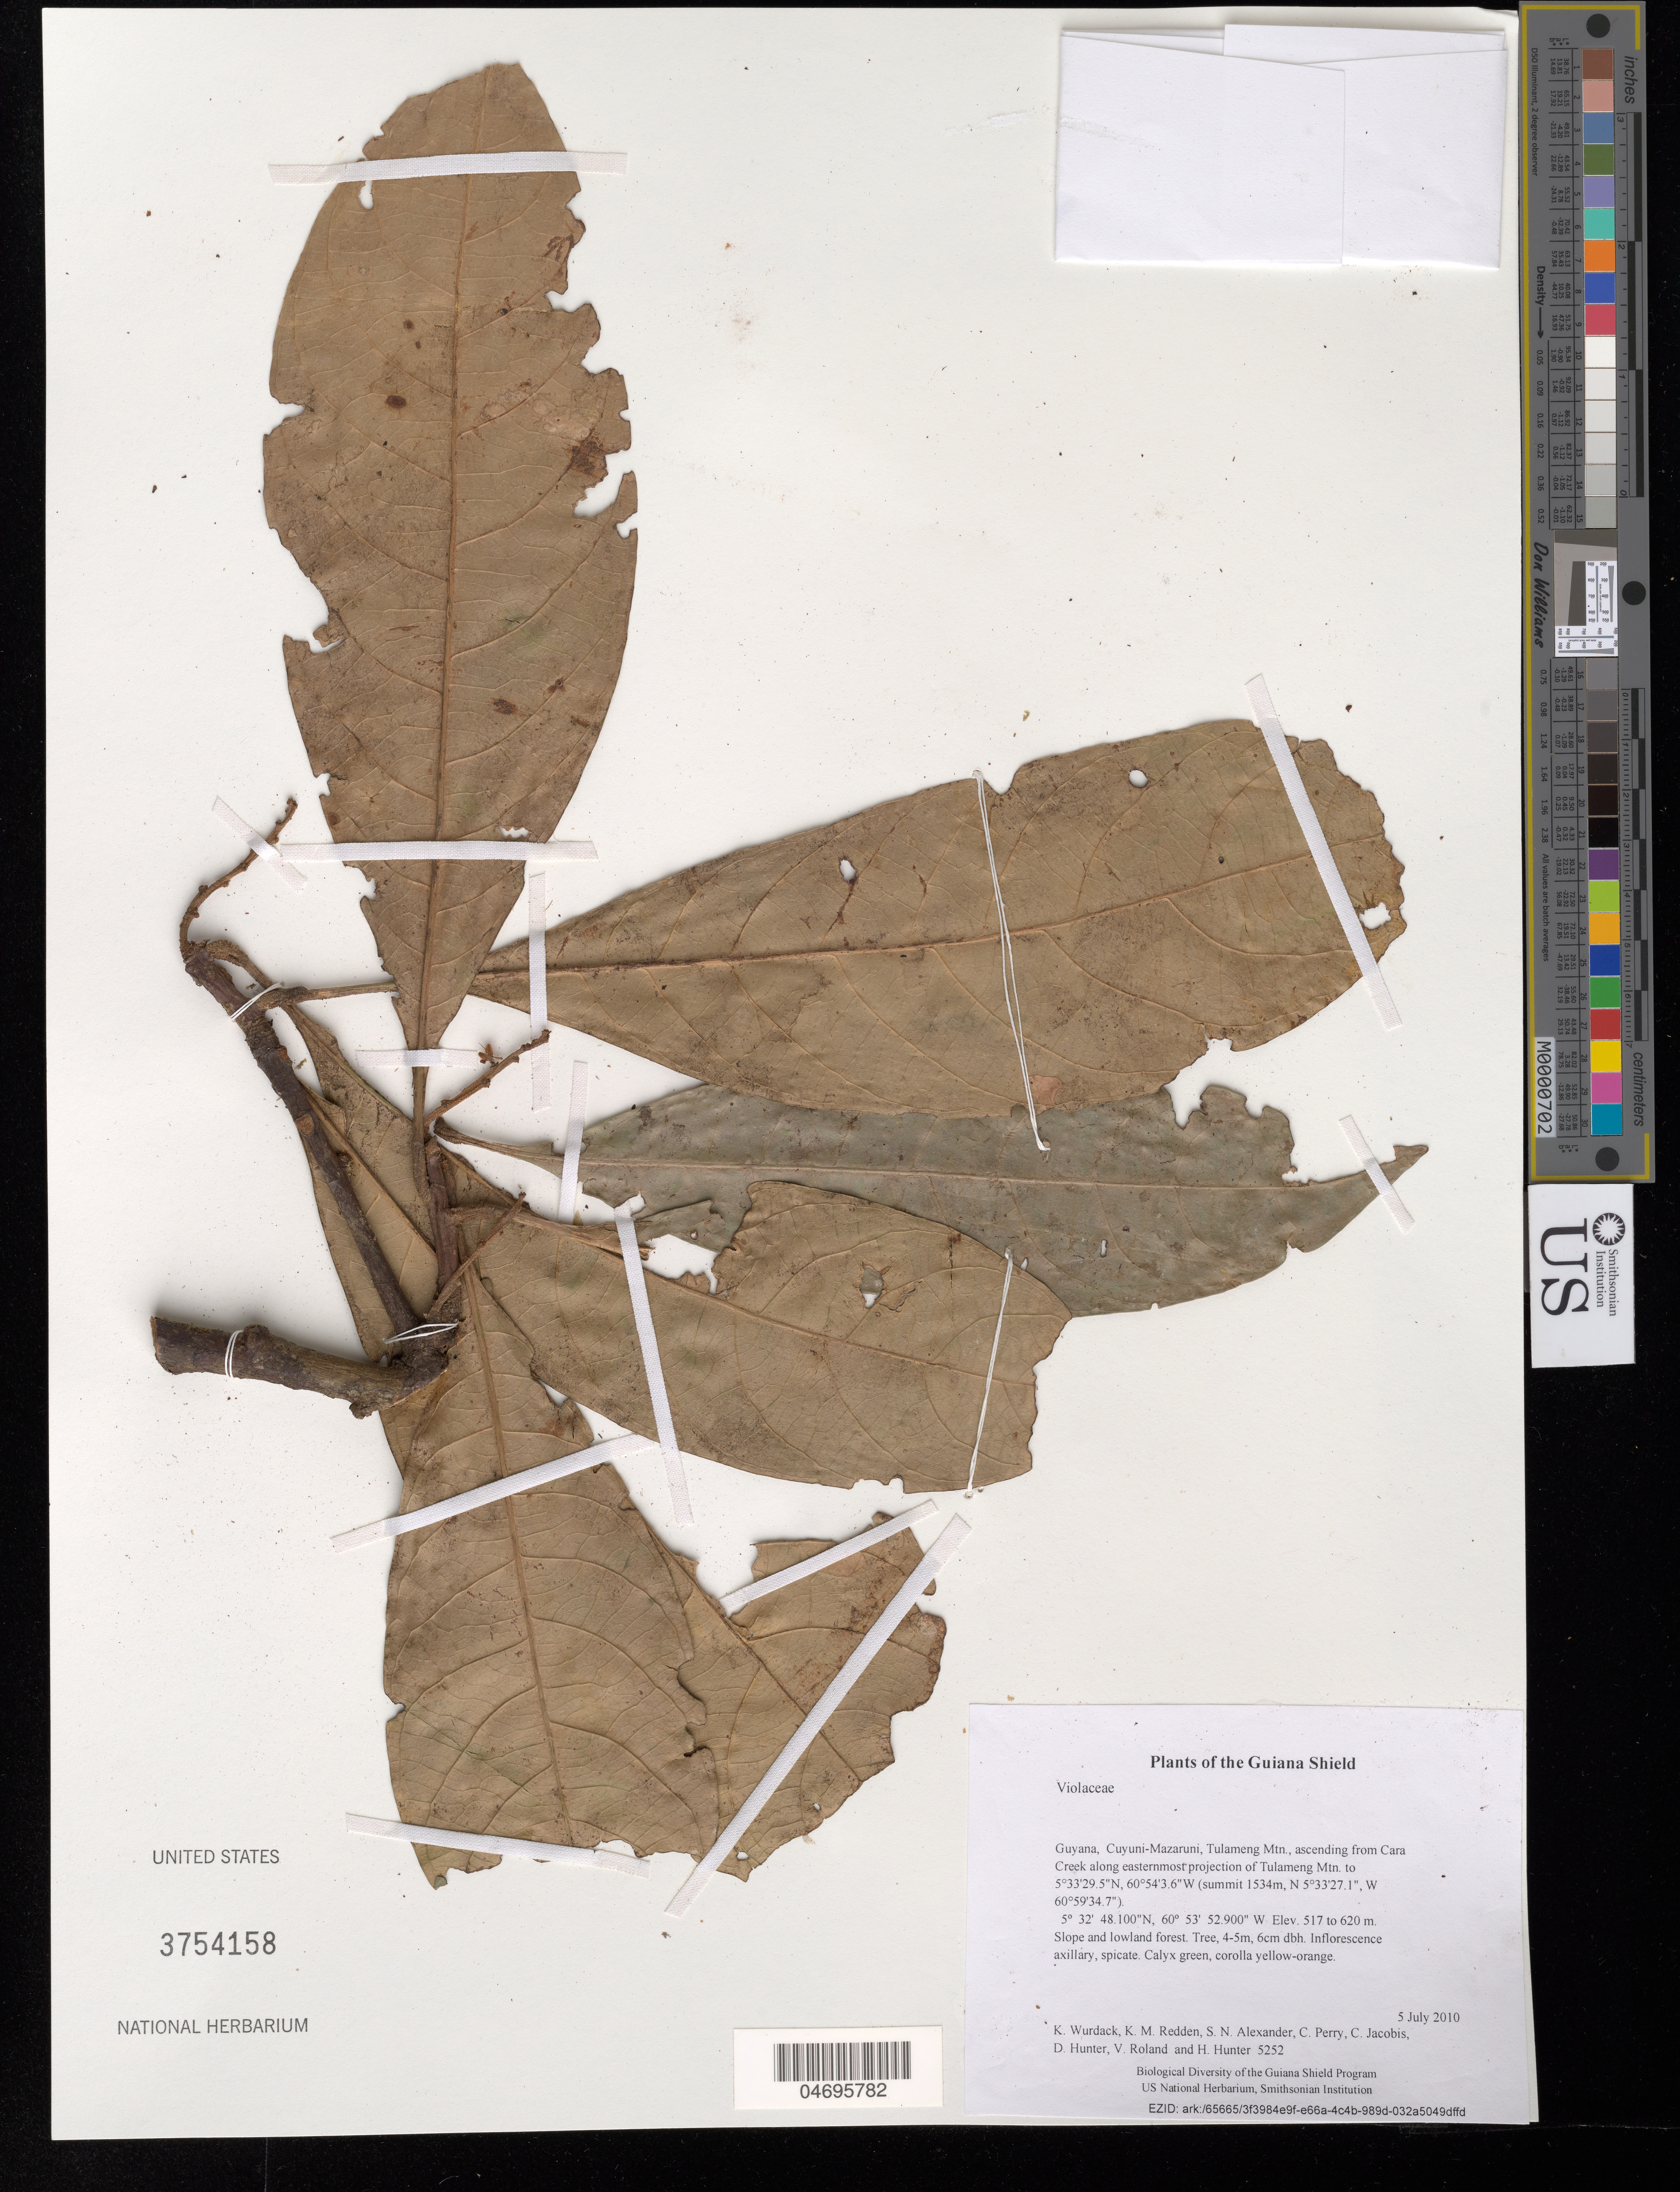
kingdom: Plantae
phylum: Tracheophyta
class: Magnoliopsida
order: Malpighiales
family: Violaceae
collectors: K. Wurdack, K. M. Redden, S. N. Alexander, C. Perry, C. Jacobis, D. Hunter, V. Roland & H. Hunter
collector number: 5252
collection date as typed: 5 July 2010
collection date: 2010-07-05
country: Guyana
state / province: Cuyuni-Mazaruni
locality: Tulameng Mtn., ascending from Cara Creek along easternmost projection of Tulameng Mtn. to 5°33'29.5"N, 60°54'3.6"W (summit 1534m, N 5°33'27.1", W 60°59'34.7")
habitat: Slope and lowland forest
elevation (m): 517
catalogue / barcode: US 3754158